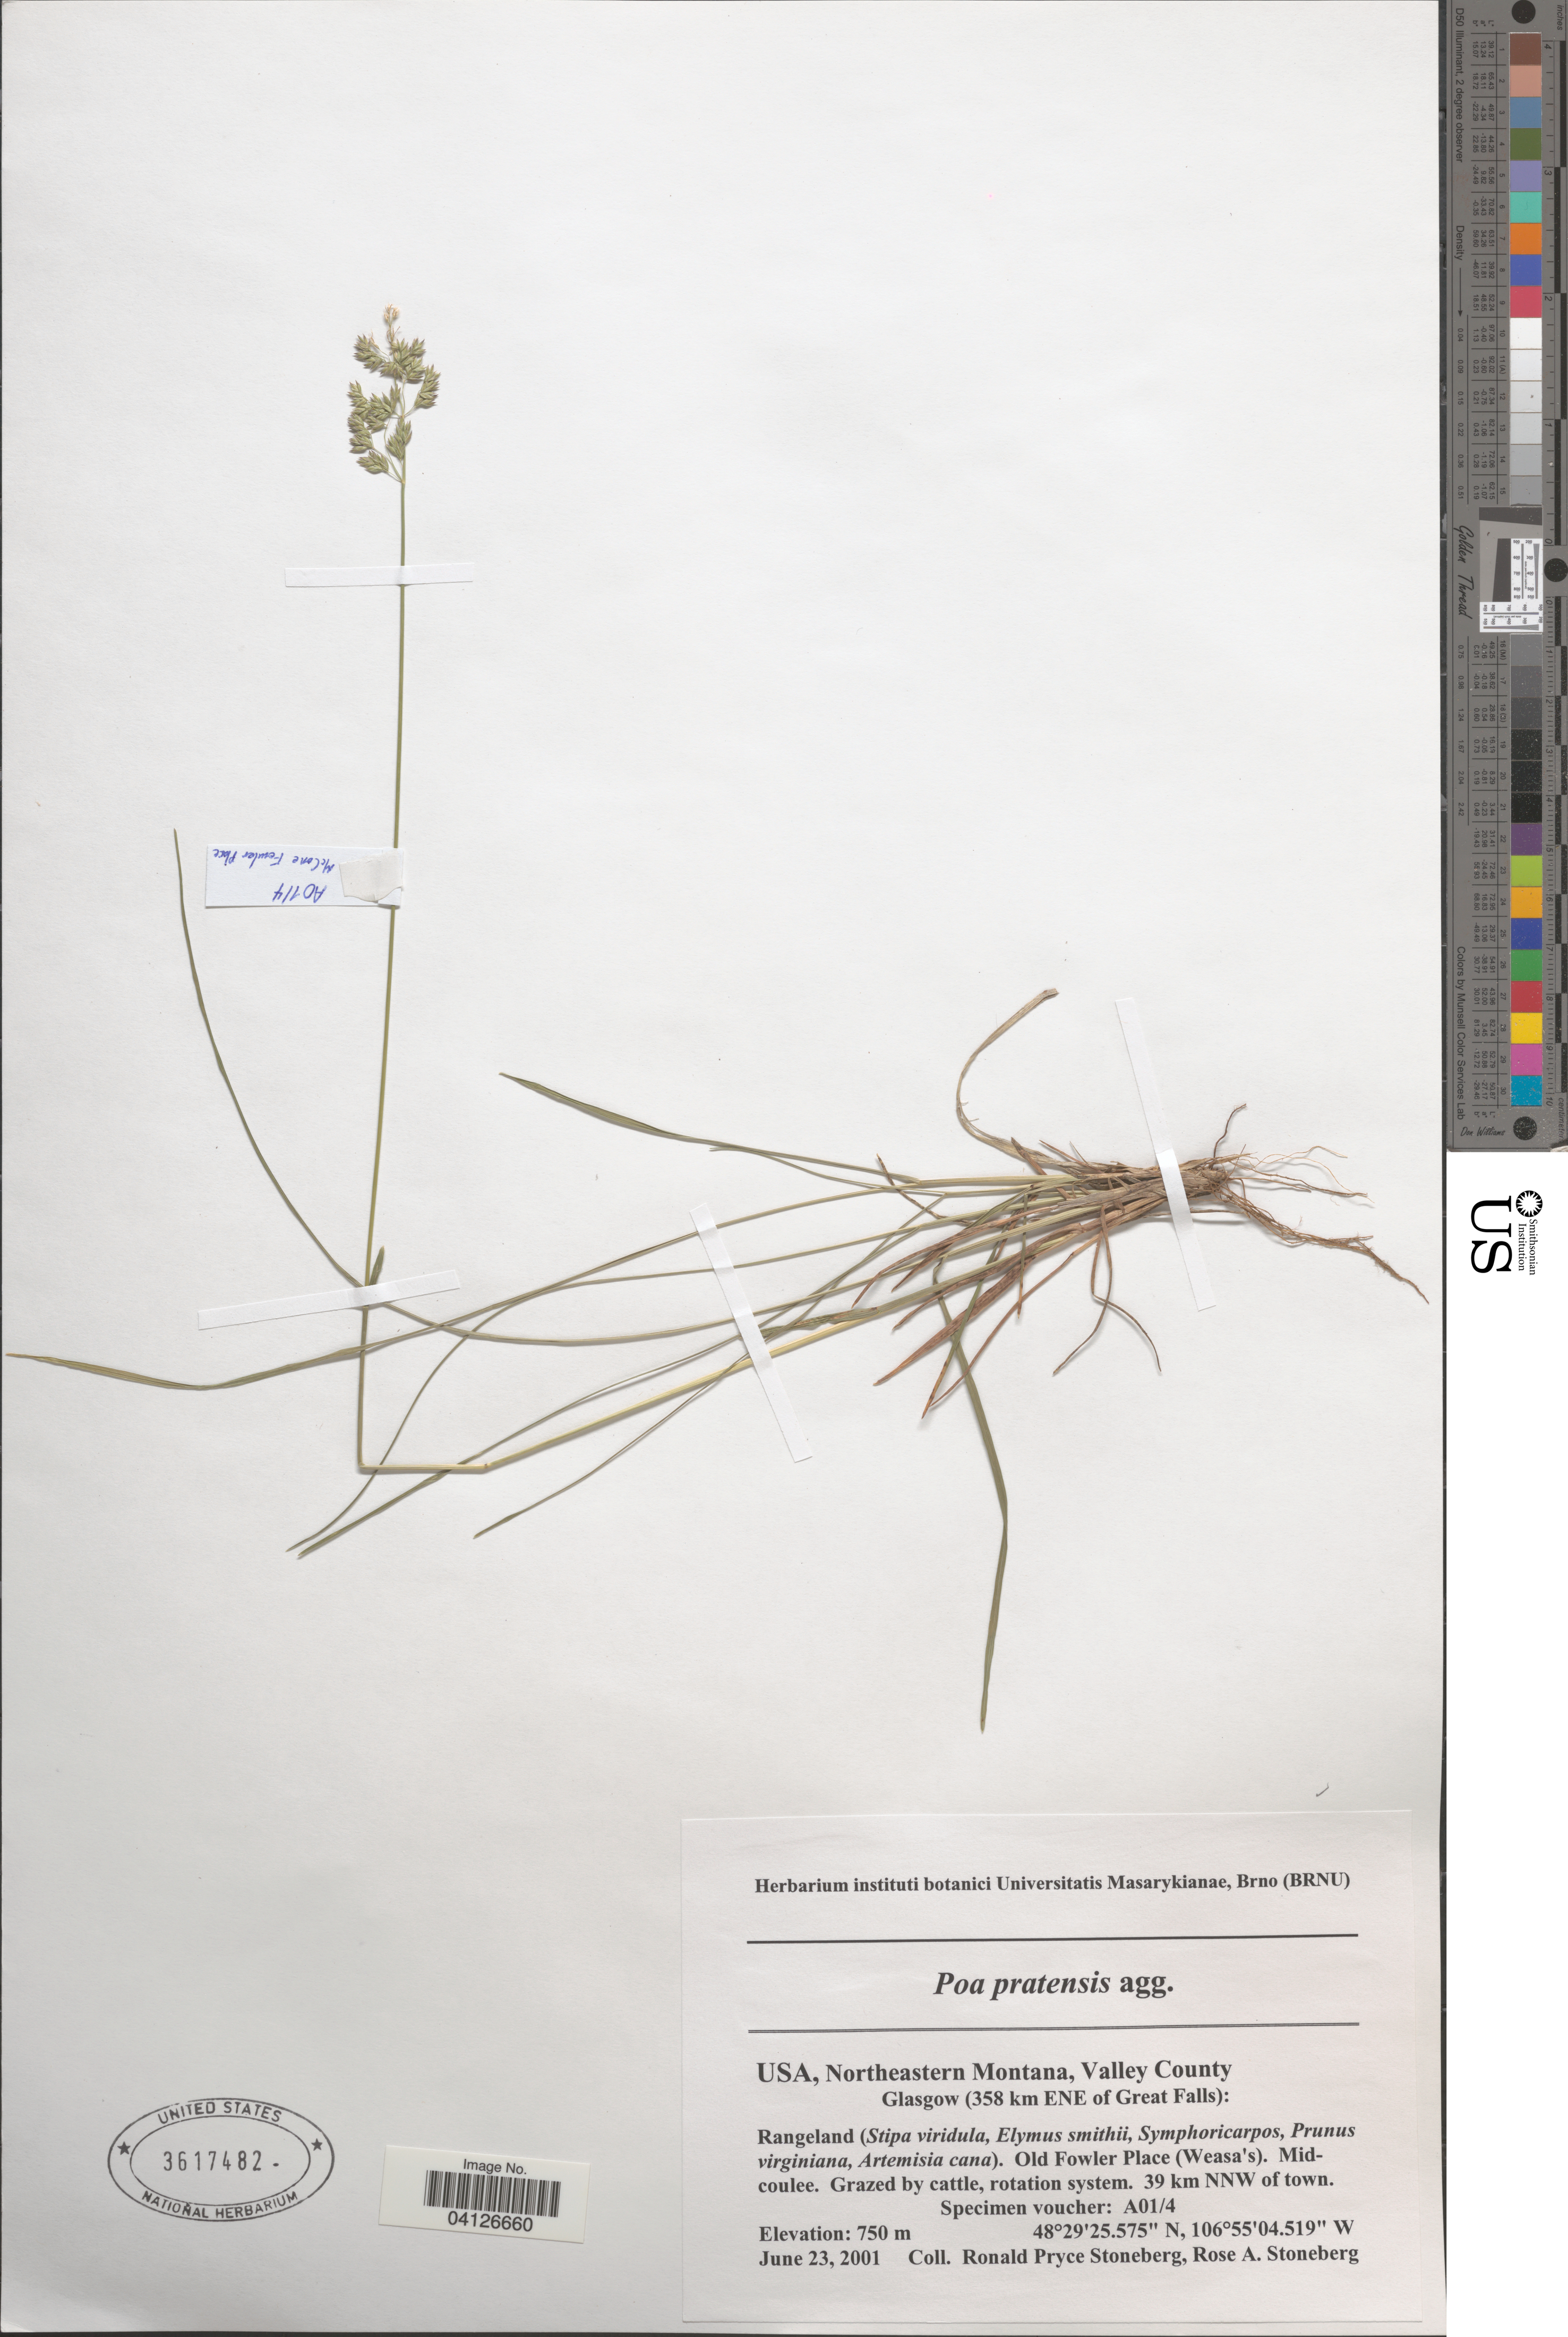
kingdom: Plantae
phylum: Tracheophyta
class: Liliopsida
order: Poales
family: Poaceae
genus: Poa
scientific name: Poa pratensis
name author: L.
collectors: R. Stoneberg & R. Stoneberg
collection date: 2001-06-23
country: United States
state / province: Montana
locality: Northeastern Montana, Valley County. Glasgow (358 km ENE of Great Falls). 39 km NNW of town.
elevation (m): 750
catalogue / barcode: US 3617482